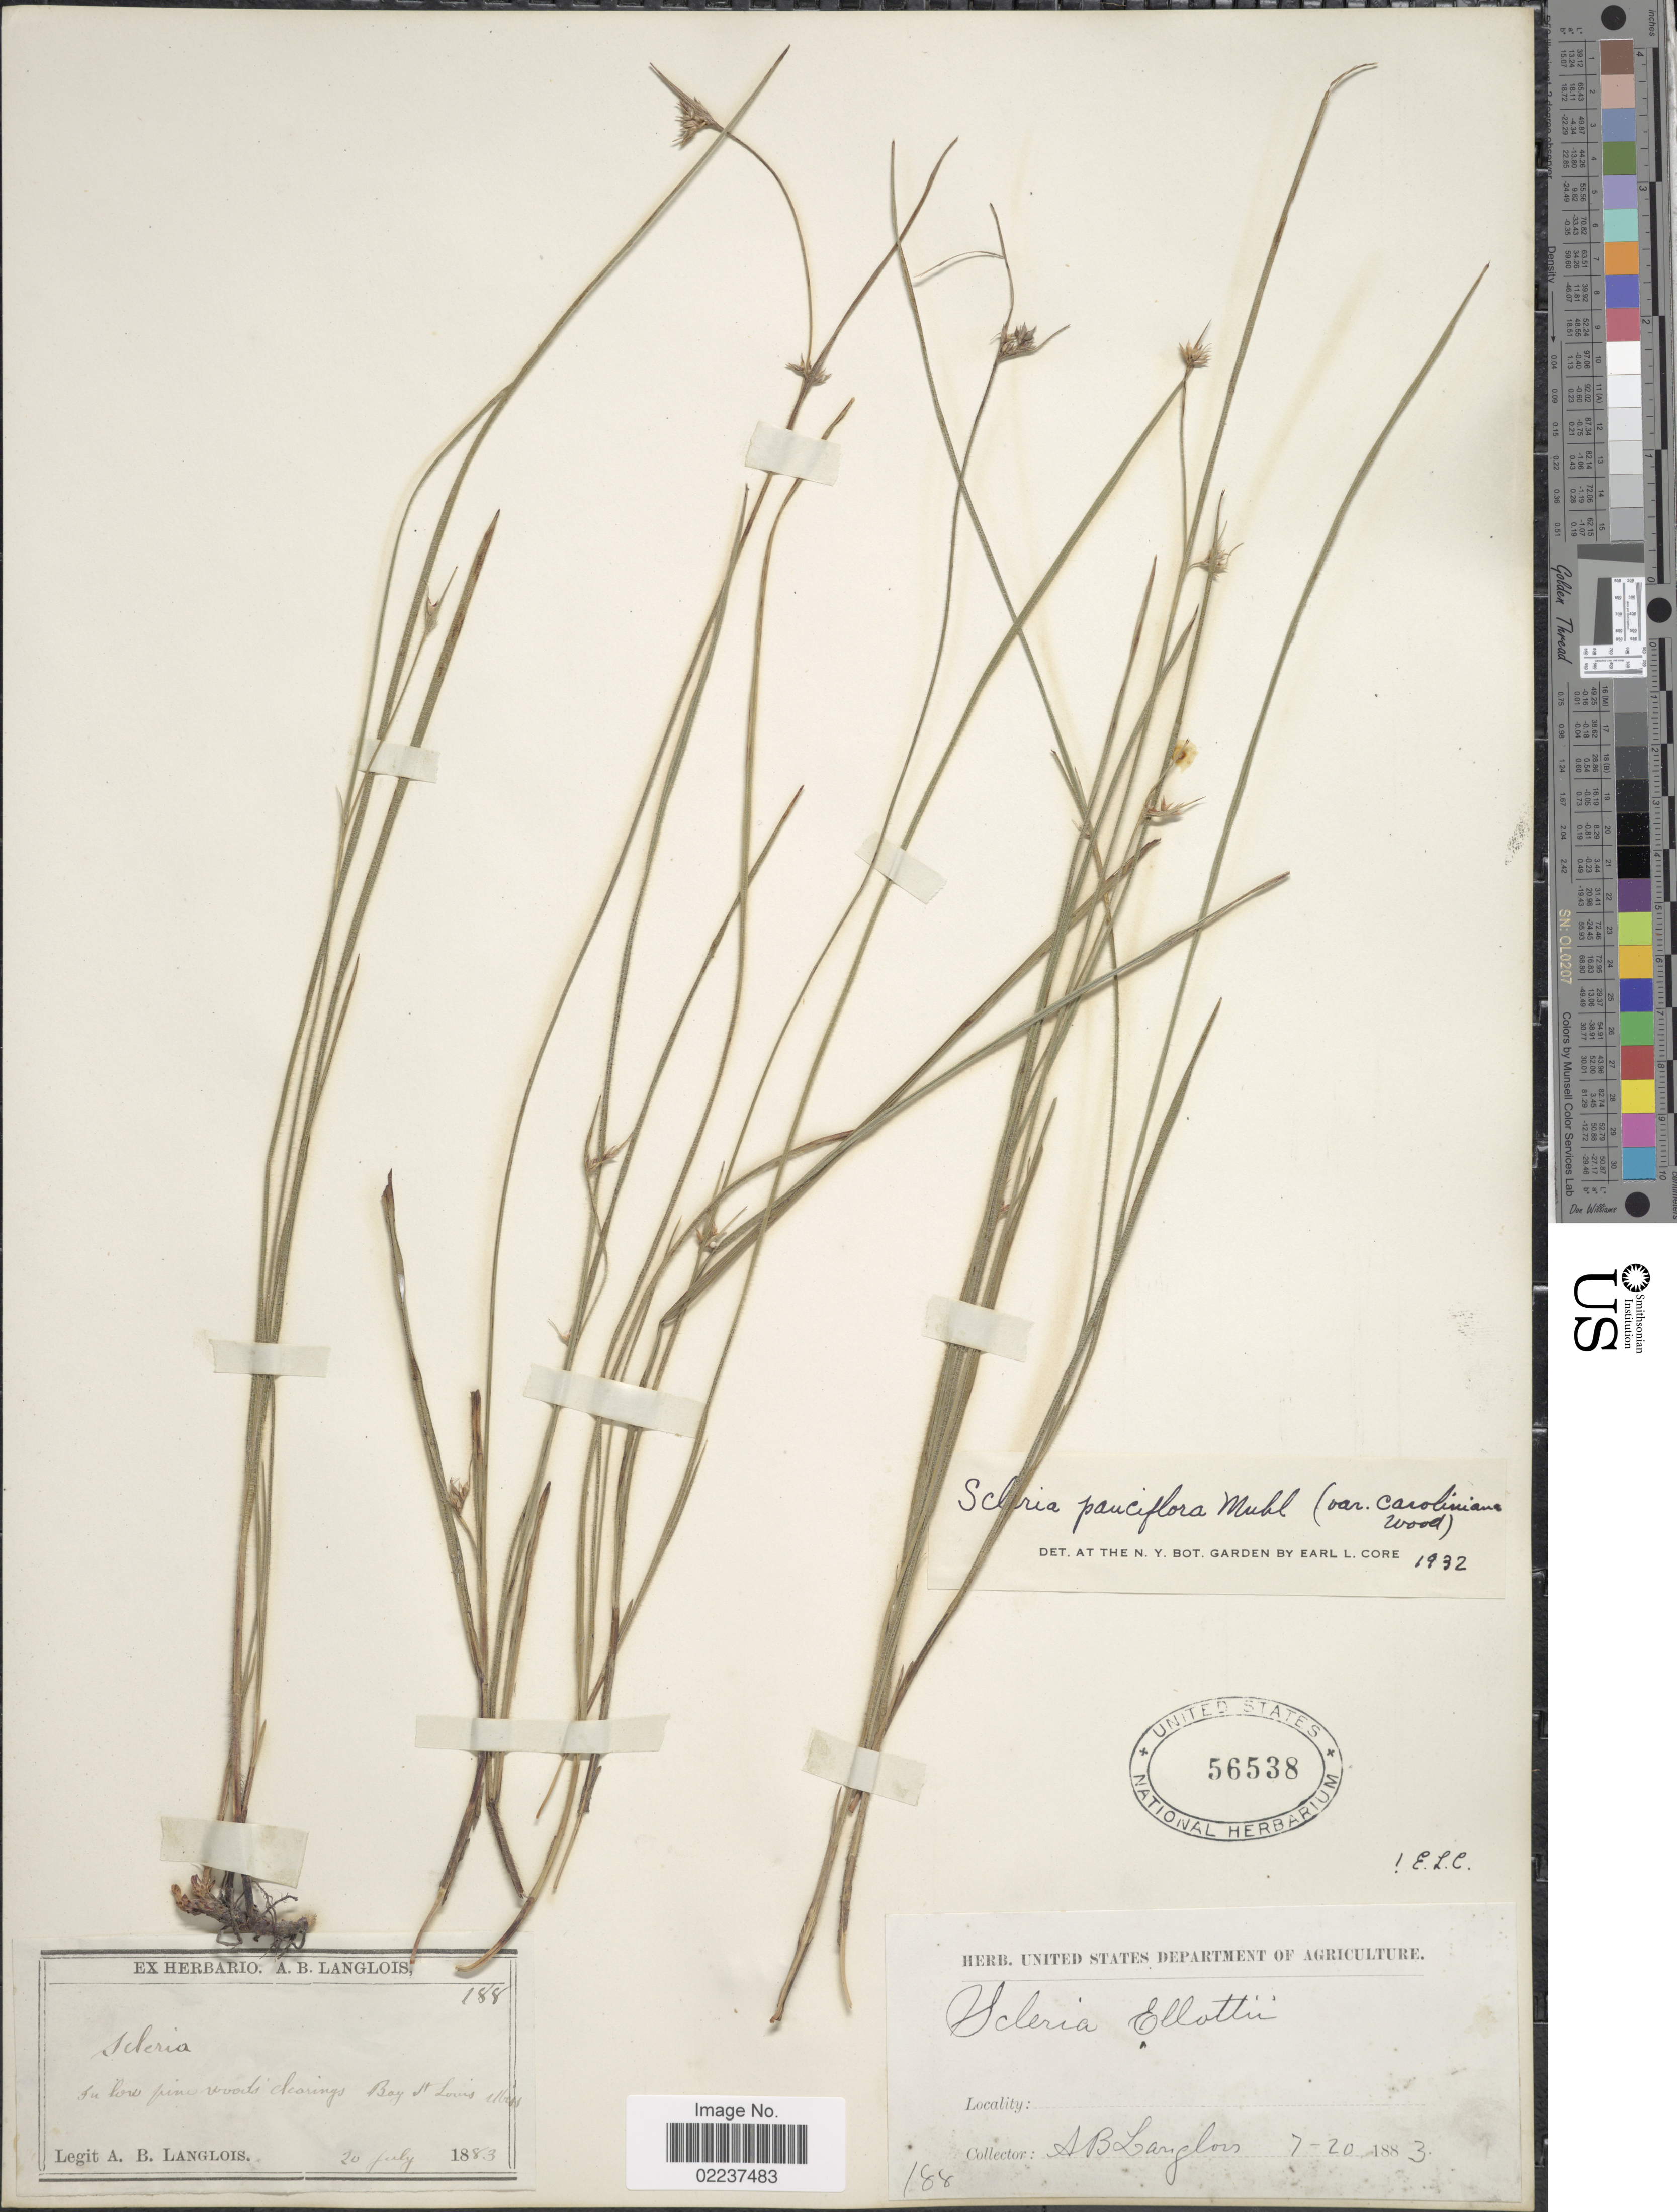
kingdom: Plantae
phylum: Tracheophyta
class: Liliopsida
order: Poales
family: Cyperaceae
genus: Scleria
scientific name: Scleria pauciflora var. caroliniana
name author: (Willd.) Alph. Wood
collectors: A. Langlois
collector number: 188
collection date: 1883-07-20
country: United States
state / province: Mississippi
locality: In low pine woods clearings Bay St. Louis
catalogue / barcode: US 56538